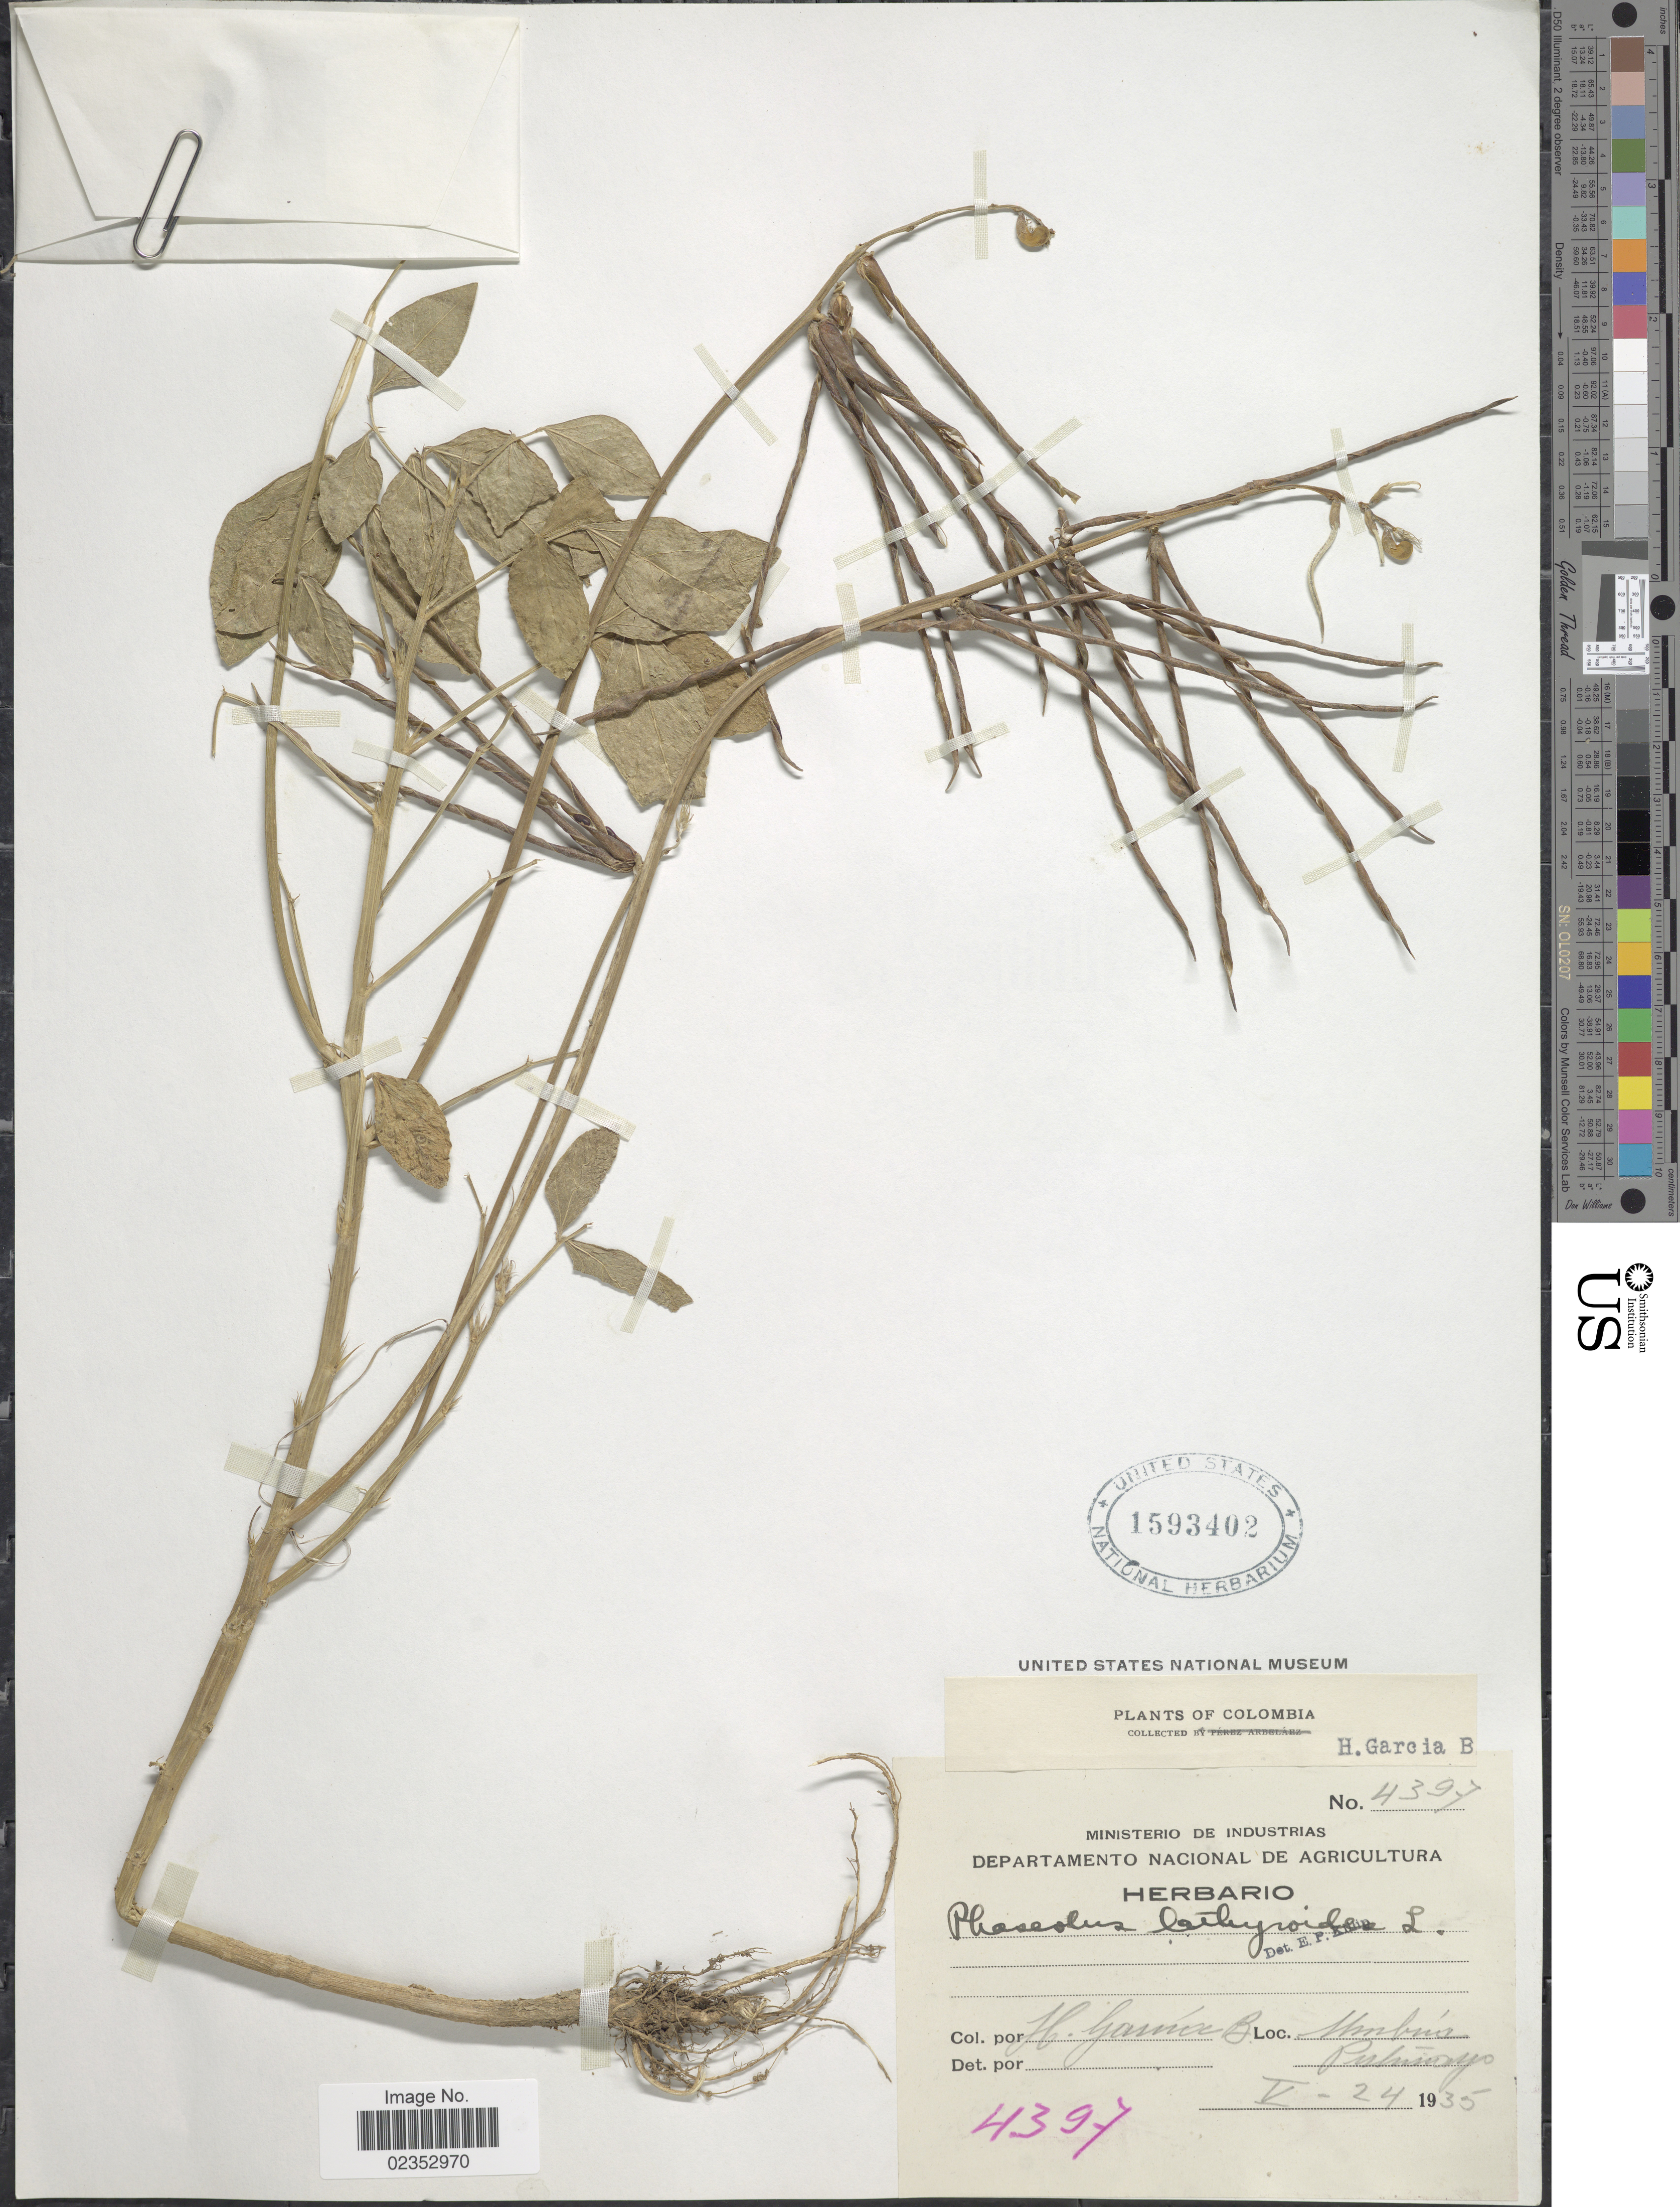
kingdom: Plantae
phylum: Tracheophyta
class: Magnoliopsida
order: Fabales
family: Fabaceae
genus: Phaseolus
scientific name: Phaseolus lathyroides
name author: L.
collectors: H. García Barriga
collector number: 4397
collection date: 1935-05-24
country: Colombia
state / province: Putumayo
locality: Umbria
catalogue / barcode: US 1593402